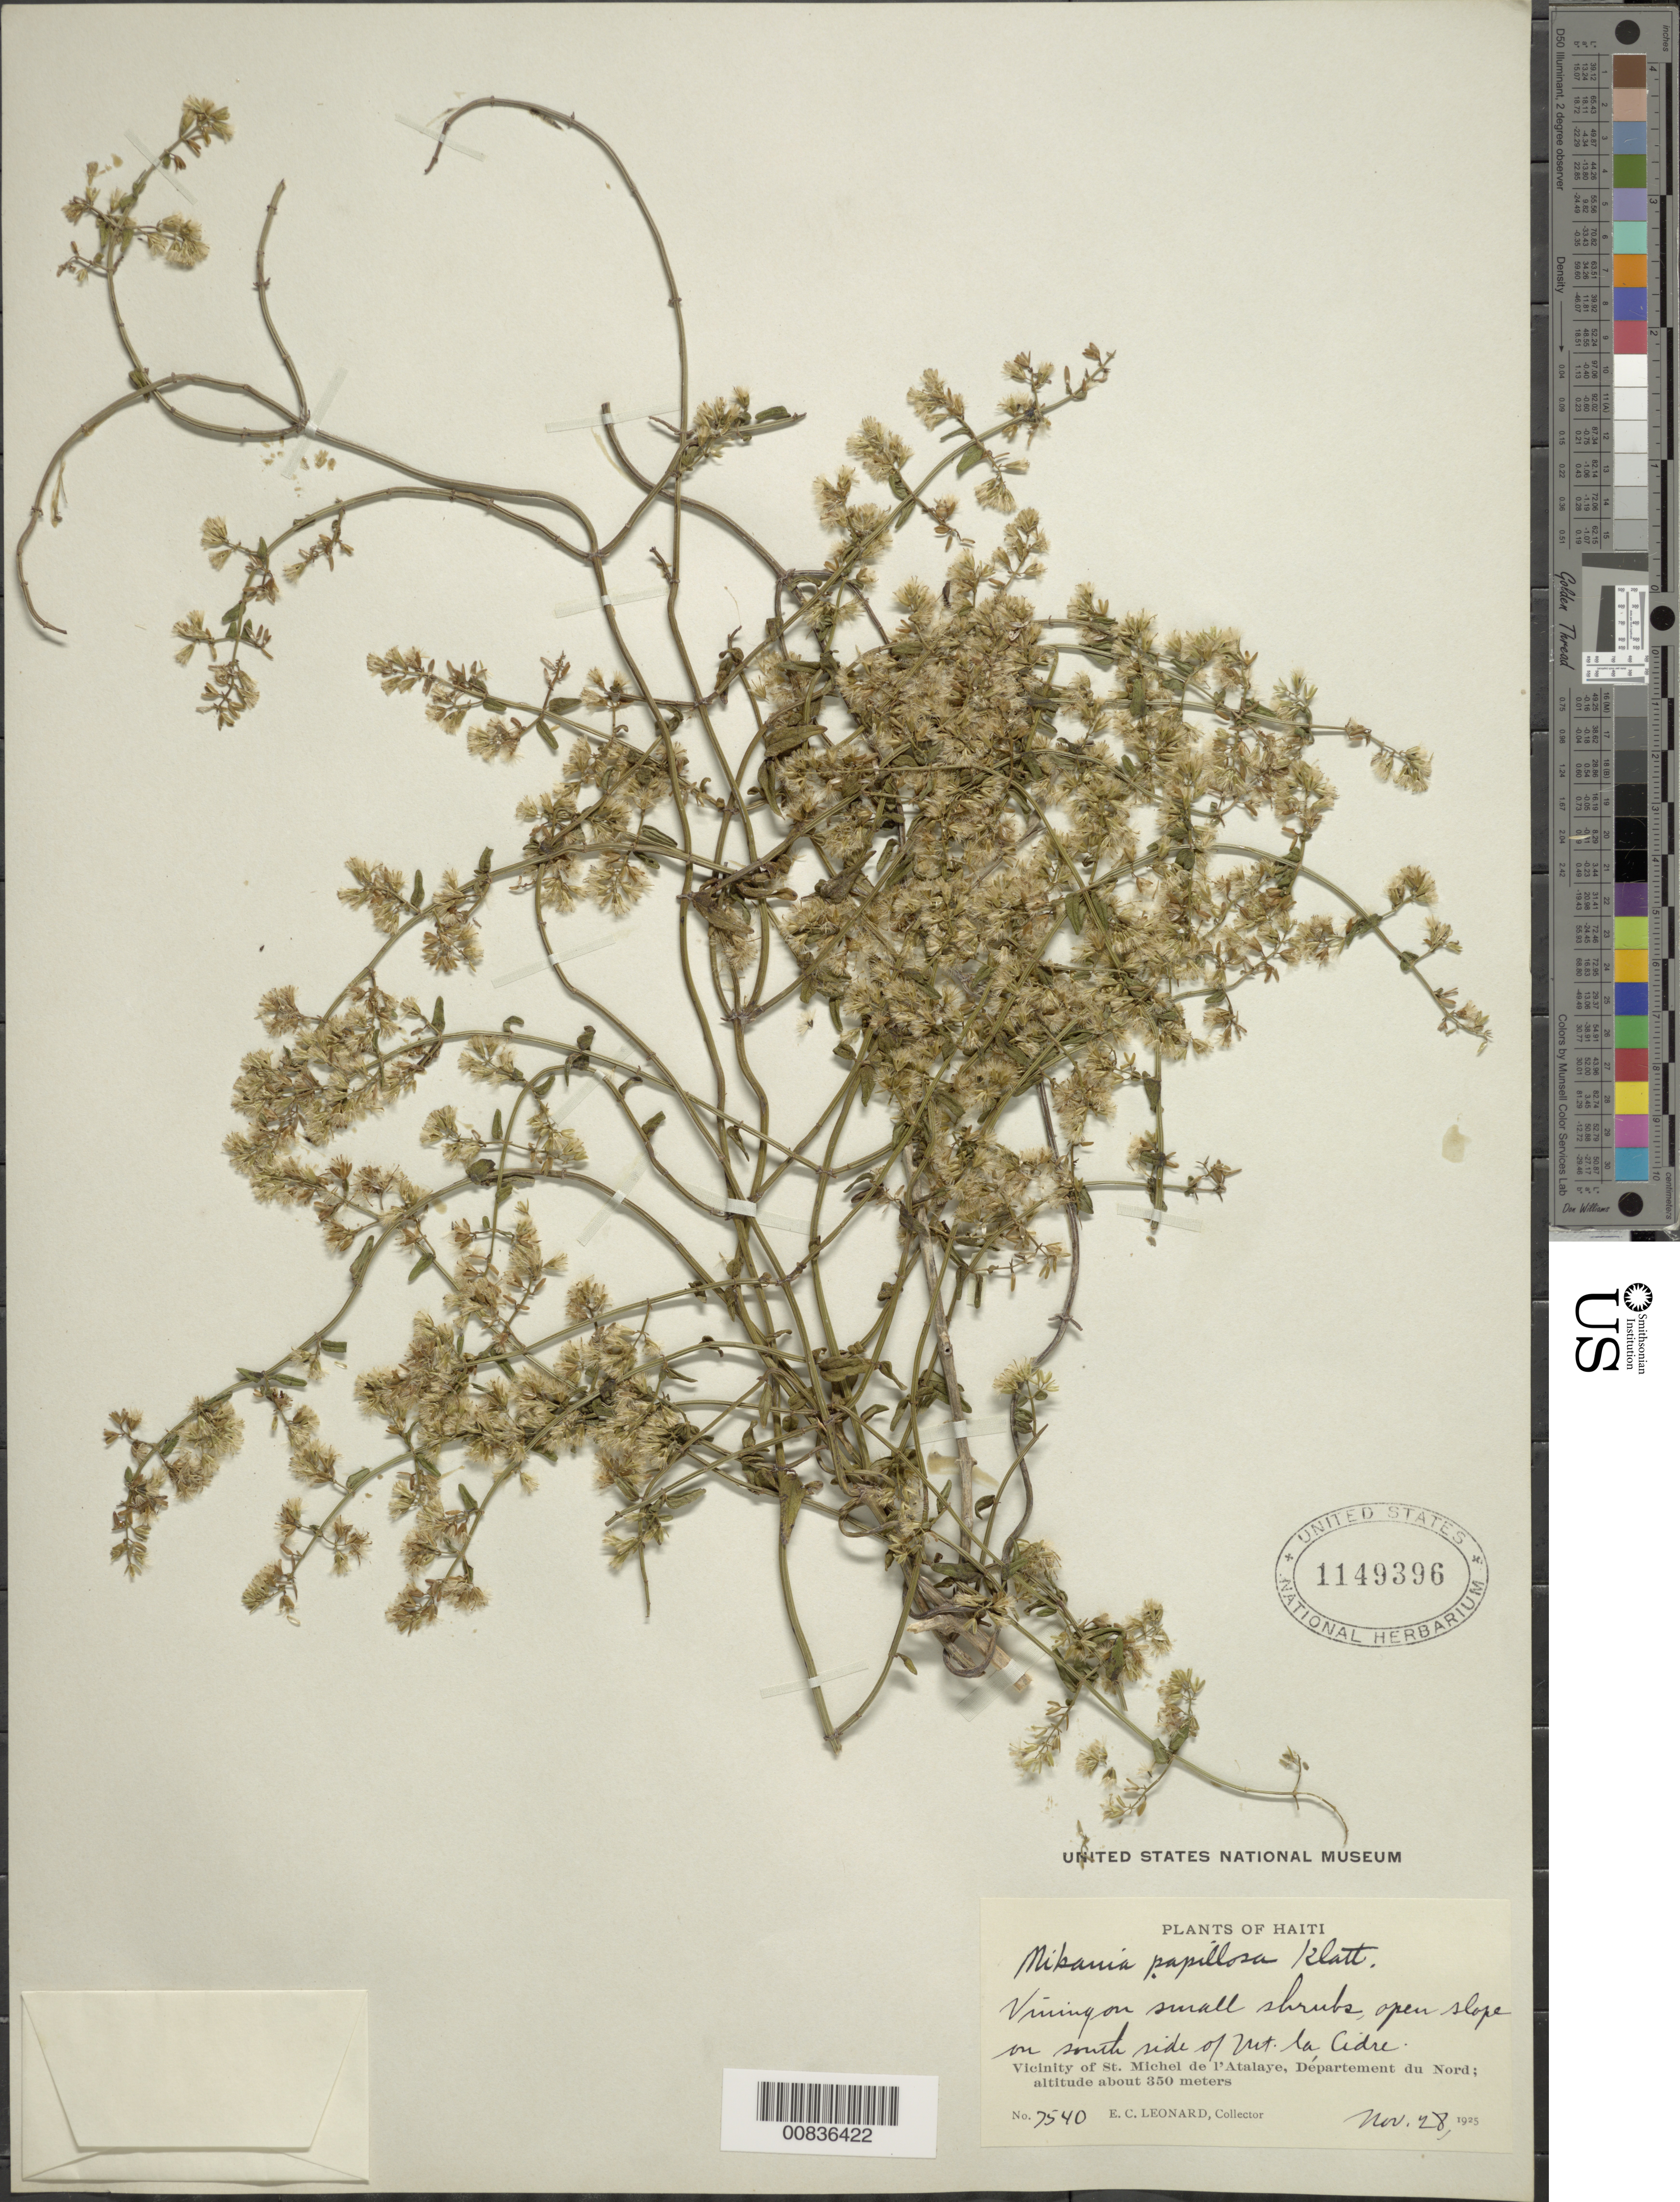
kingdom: Plantae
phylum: Tracheophyta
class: Magnoliopsida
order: Asterales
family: Asteraceae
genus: Mikania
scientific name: Mikania papillosa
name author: Klatt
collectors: E. C. Leonard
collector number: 7540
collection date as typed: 28 Nov 1925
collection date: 1925-11-28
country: Haiti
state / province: Artibonite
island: Hispaniola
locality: Vicinity of St. Michel de l'Atalaye, on south side of Mt. la Cidre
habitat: On small shrubs, open slope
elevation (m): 350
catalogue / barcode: US 1149396